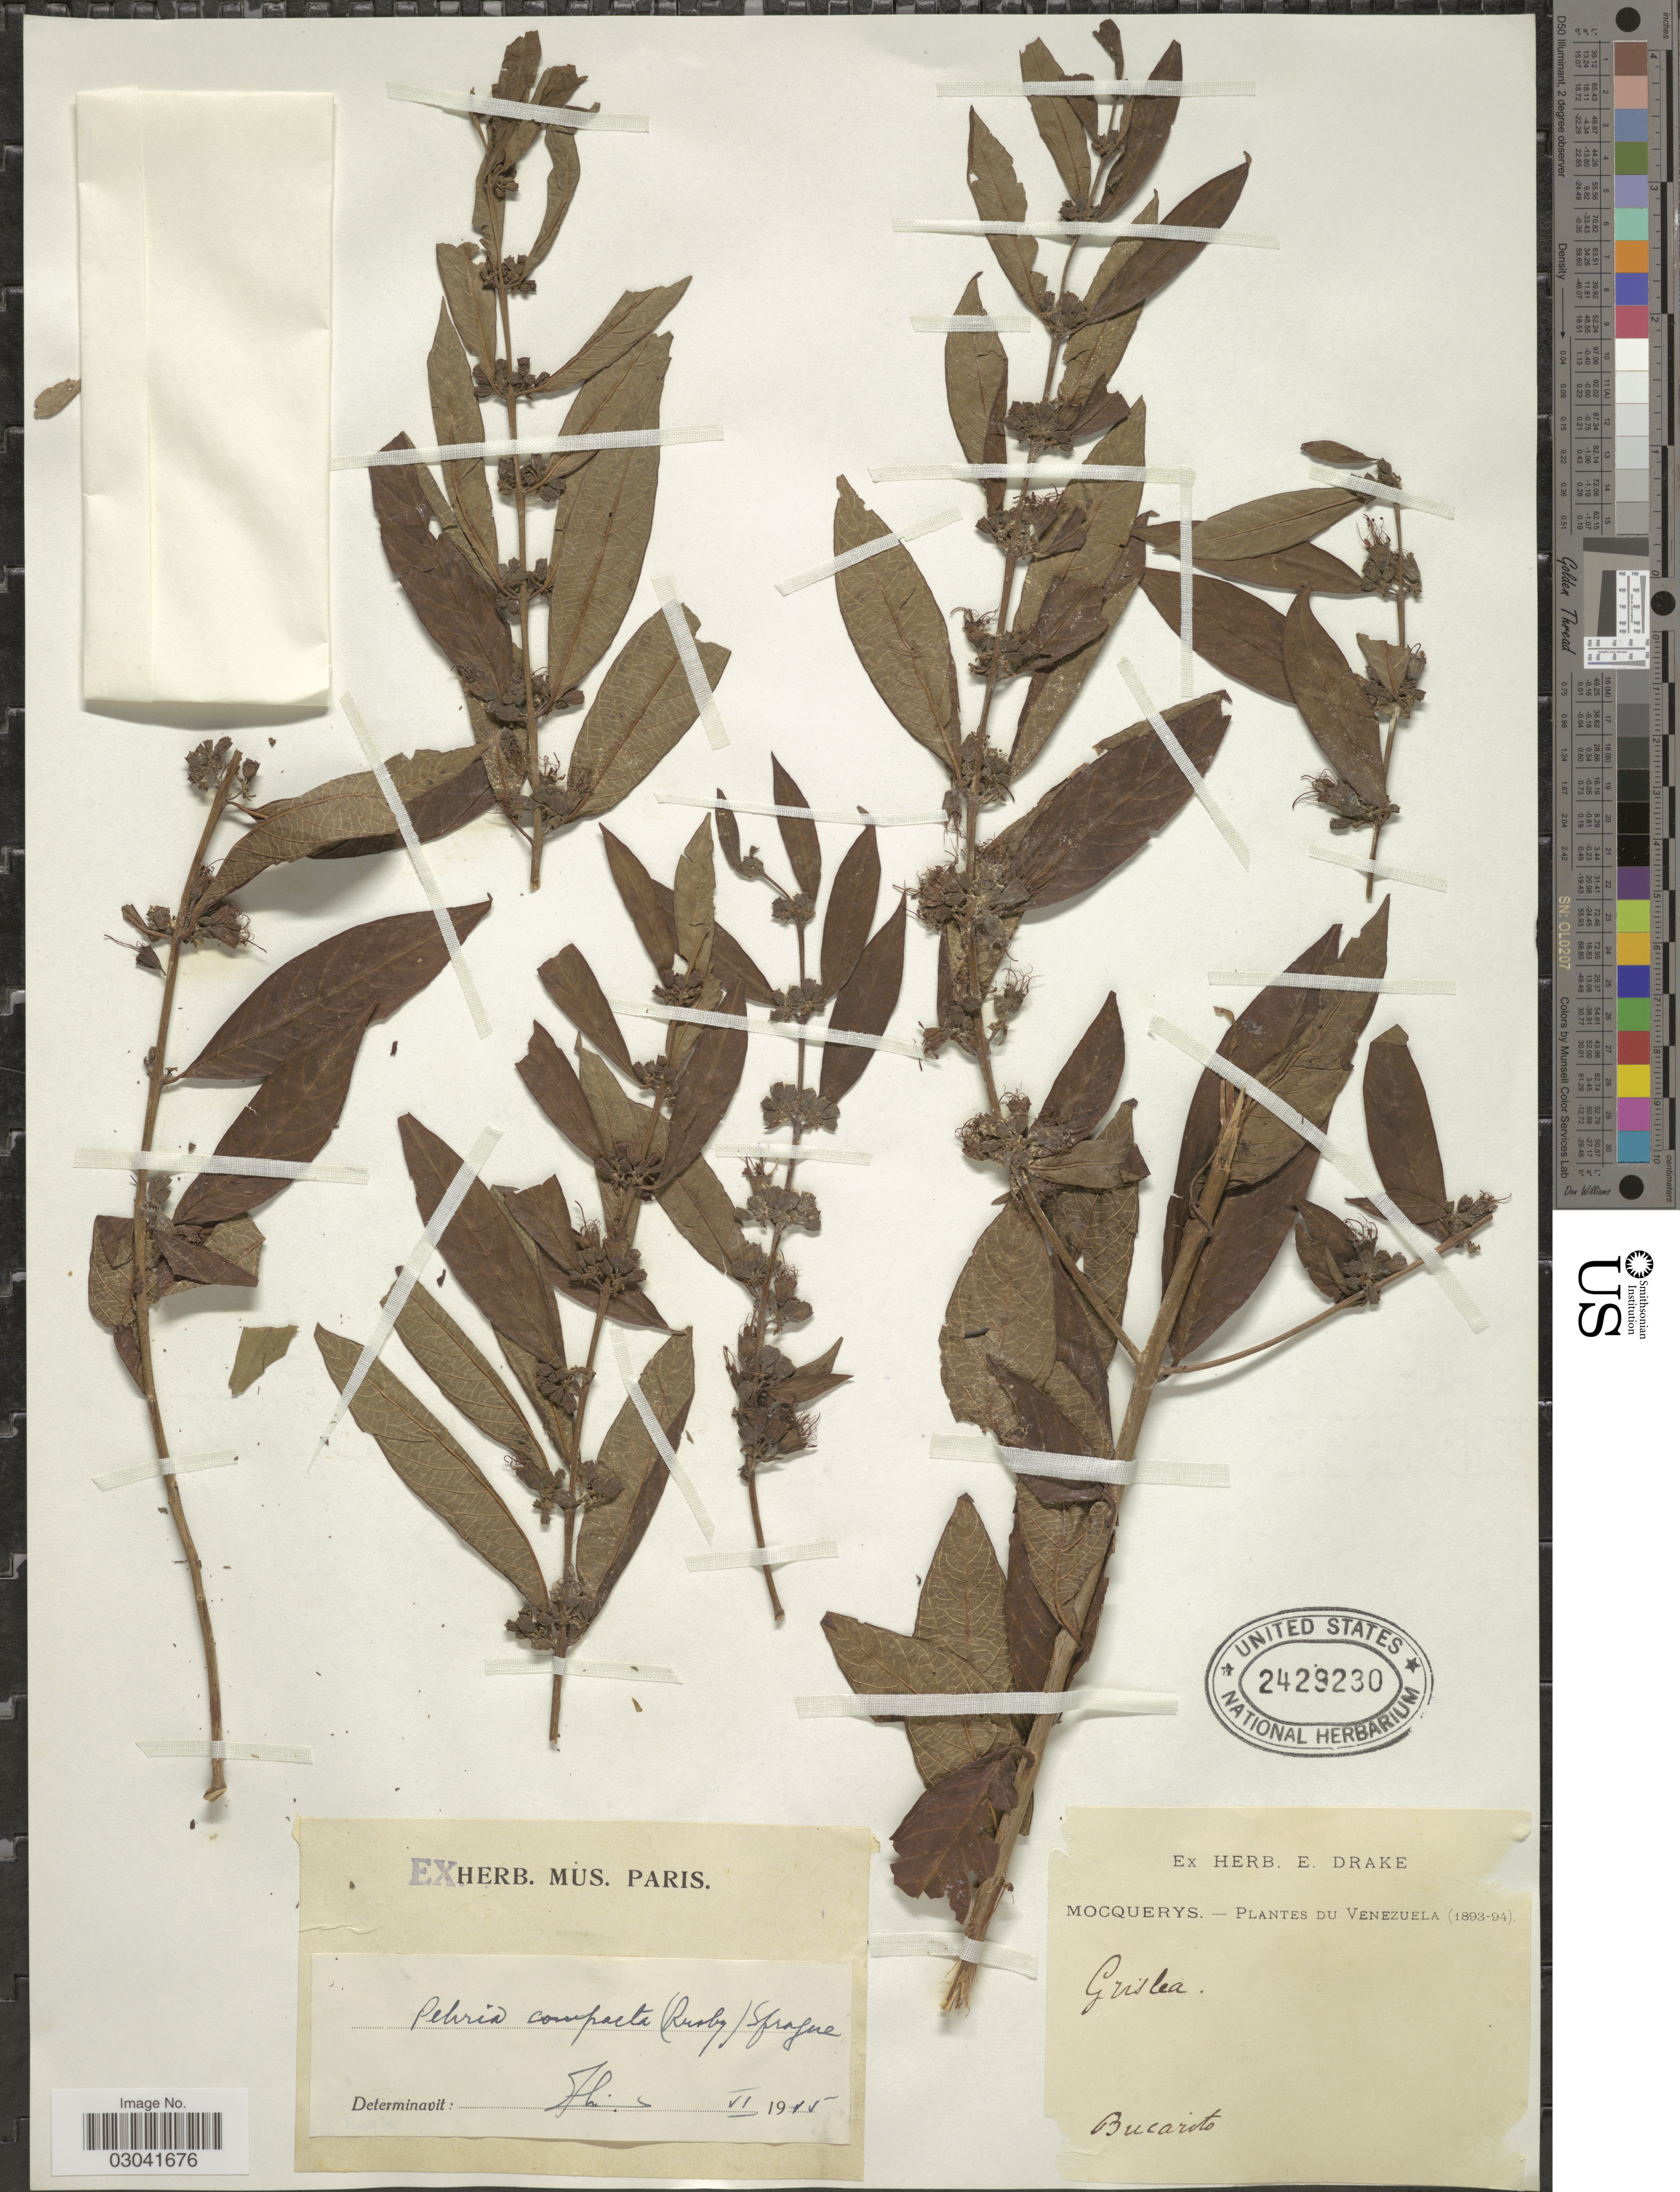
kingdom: Plantae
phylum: Tracheophyta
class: Magnoliopsida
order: Myrtales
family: Lythraceae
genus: Pehria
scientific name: Pehria compacta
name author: Sprague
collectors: A. Mocquerys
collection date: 1893/1894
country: Venezuela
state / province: Lara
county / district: Morán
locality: Bucarito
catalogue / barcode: US 2429230